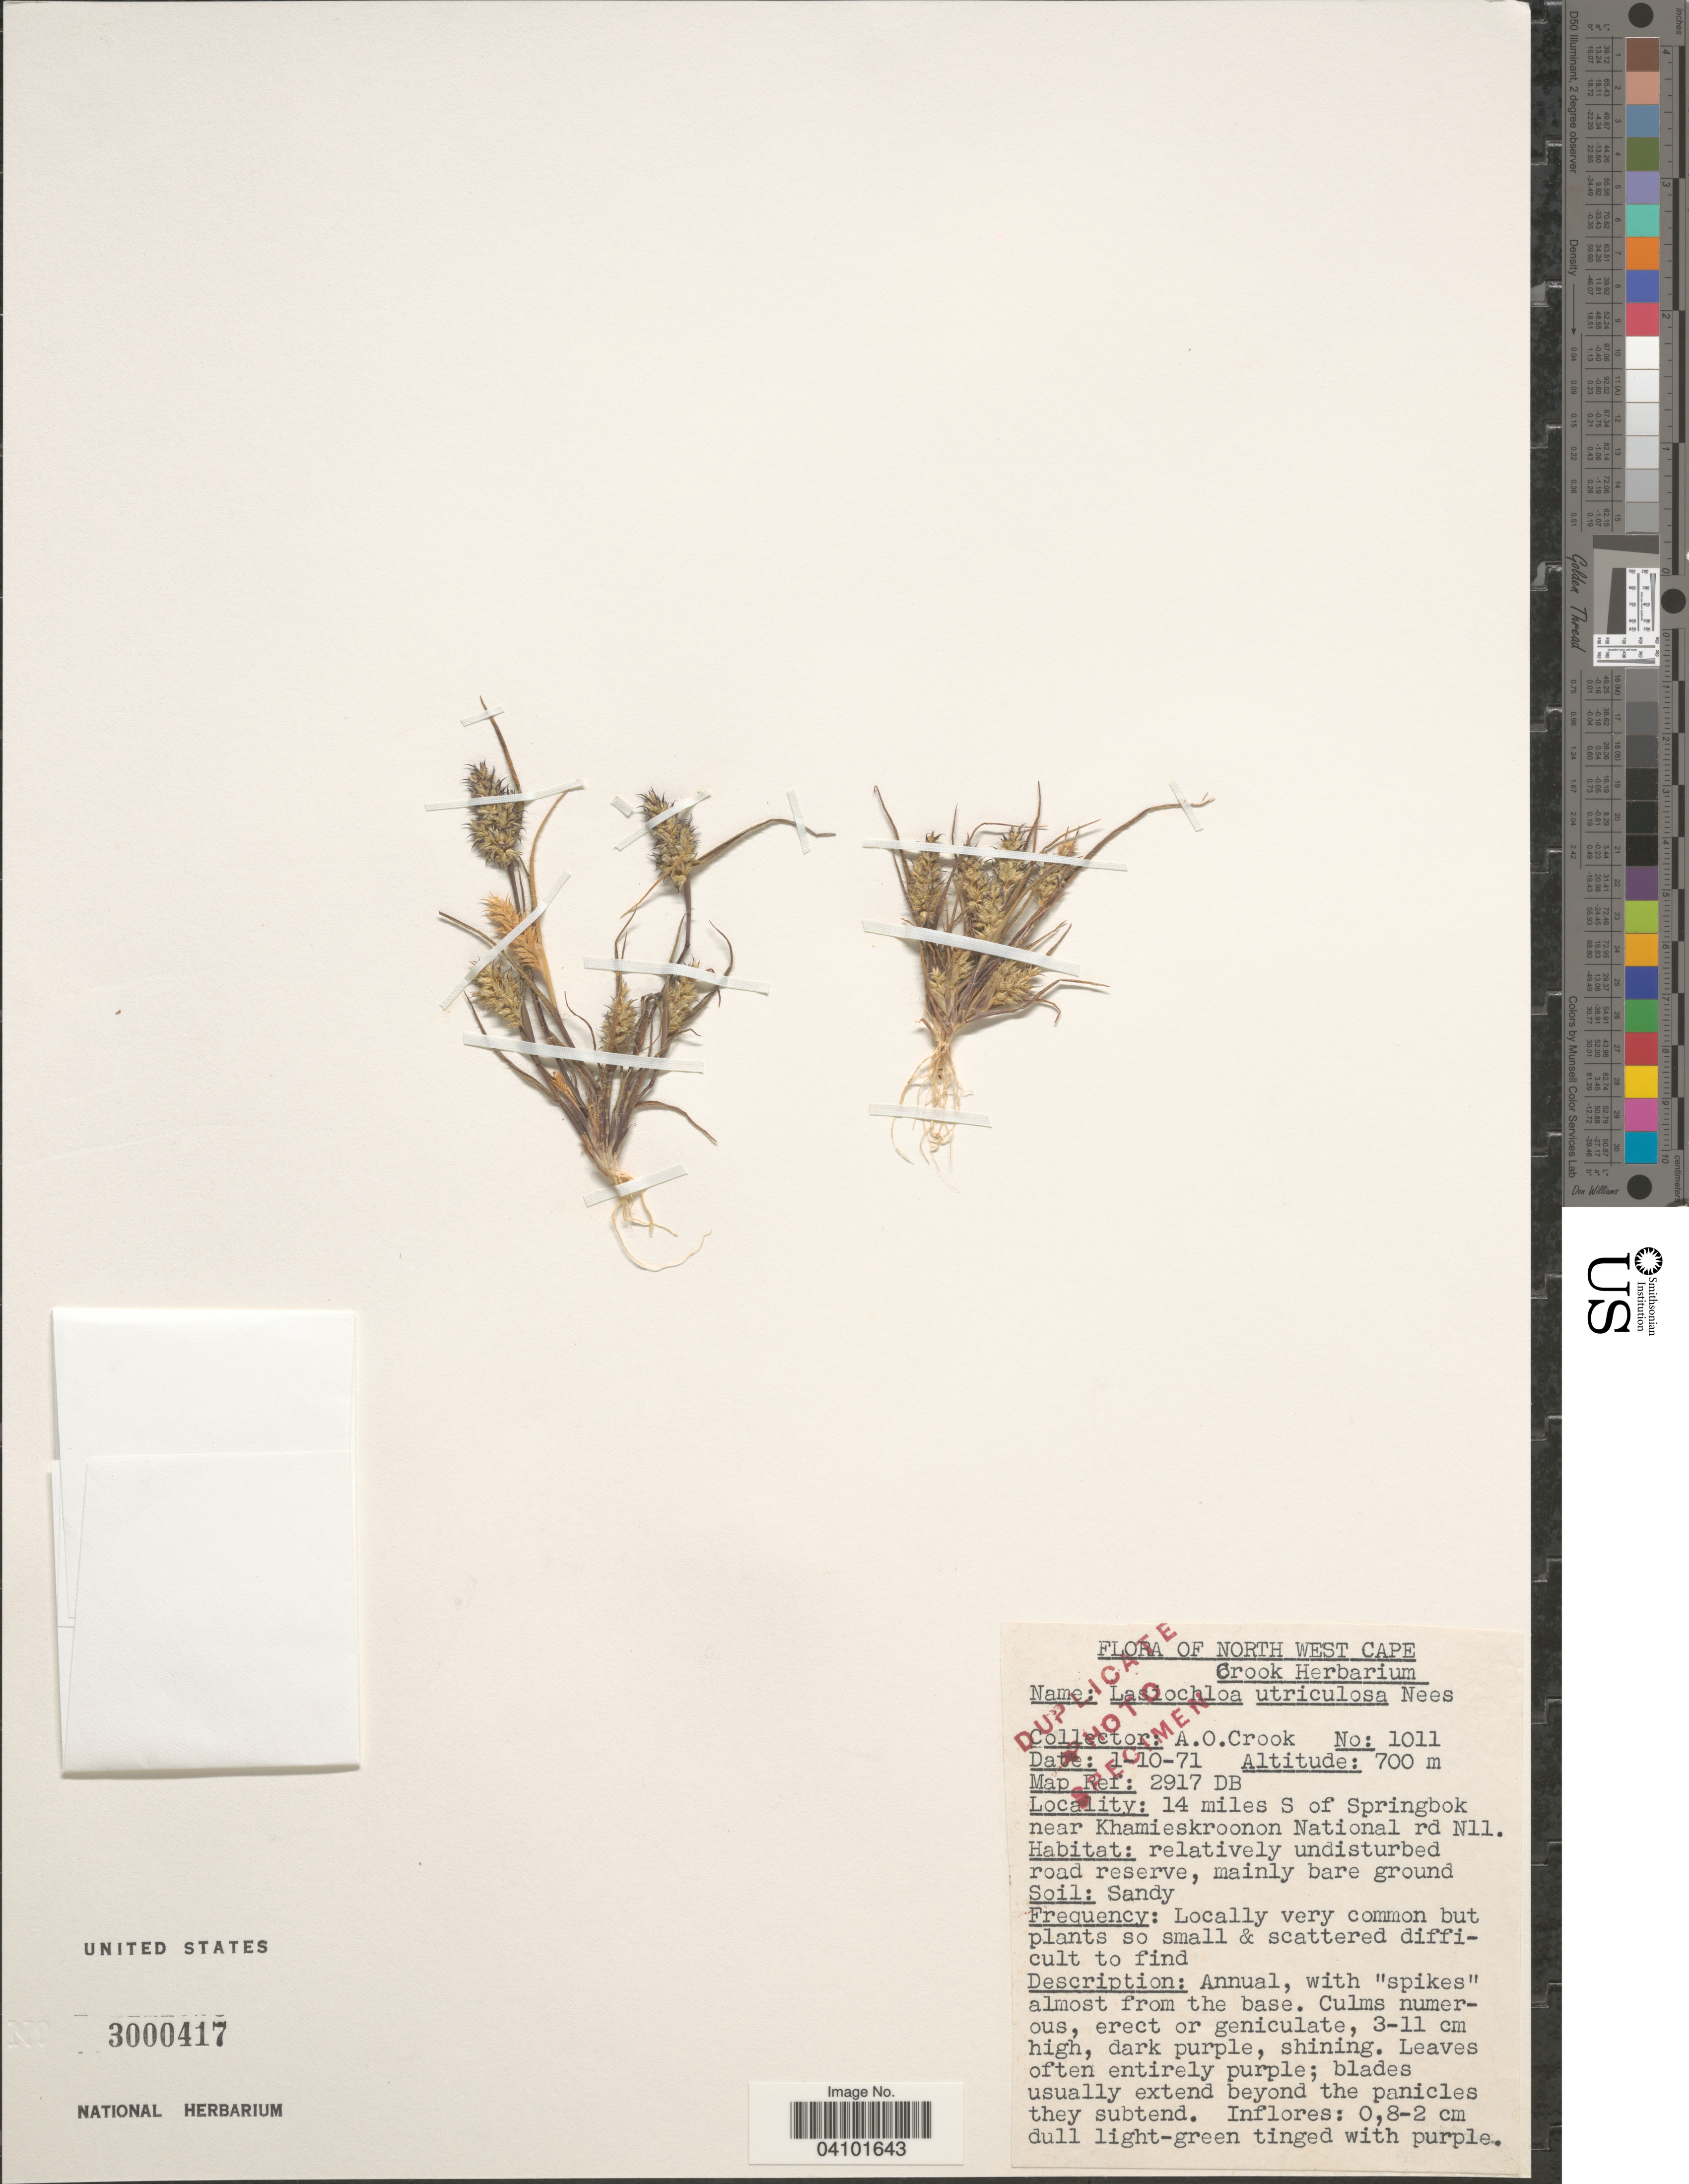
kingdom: Plantae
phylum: Tracheophyta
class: Liliopsida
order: Poales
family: Poaceae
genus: Tribolium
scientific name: Tribolium utriculosum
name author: (Nees) Renvoize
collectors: A. Crook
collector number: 1011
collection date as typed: Transcribed d/m/y: 1/10/71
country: South Africa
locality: North West Cape. Map Ref: 2917 DB. 14 miles S of Springbok near Khamieskroonon National rd N11.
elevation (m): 700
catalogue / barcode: US 3000417